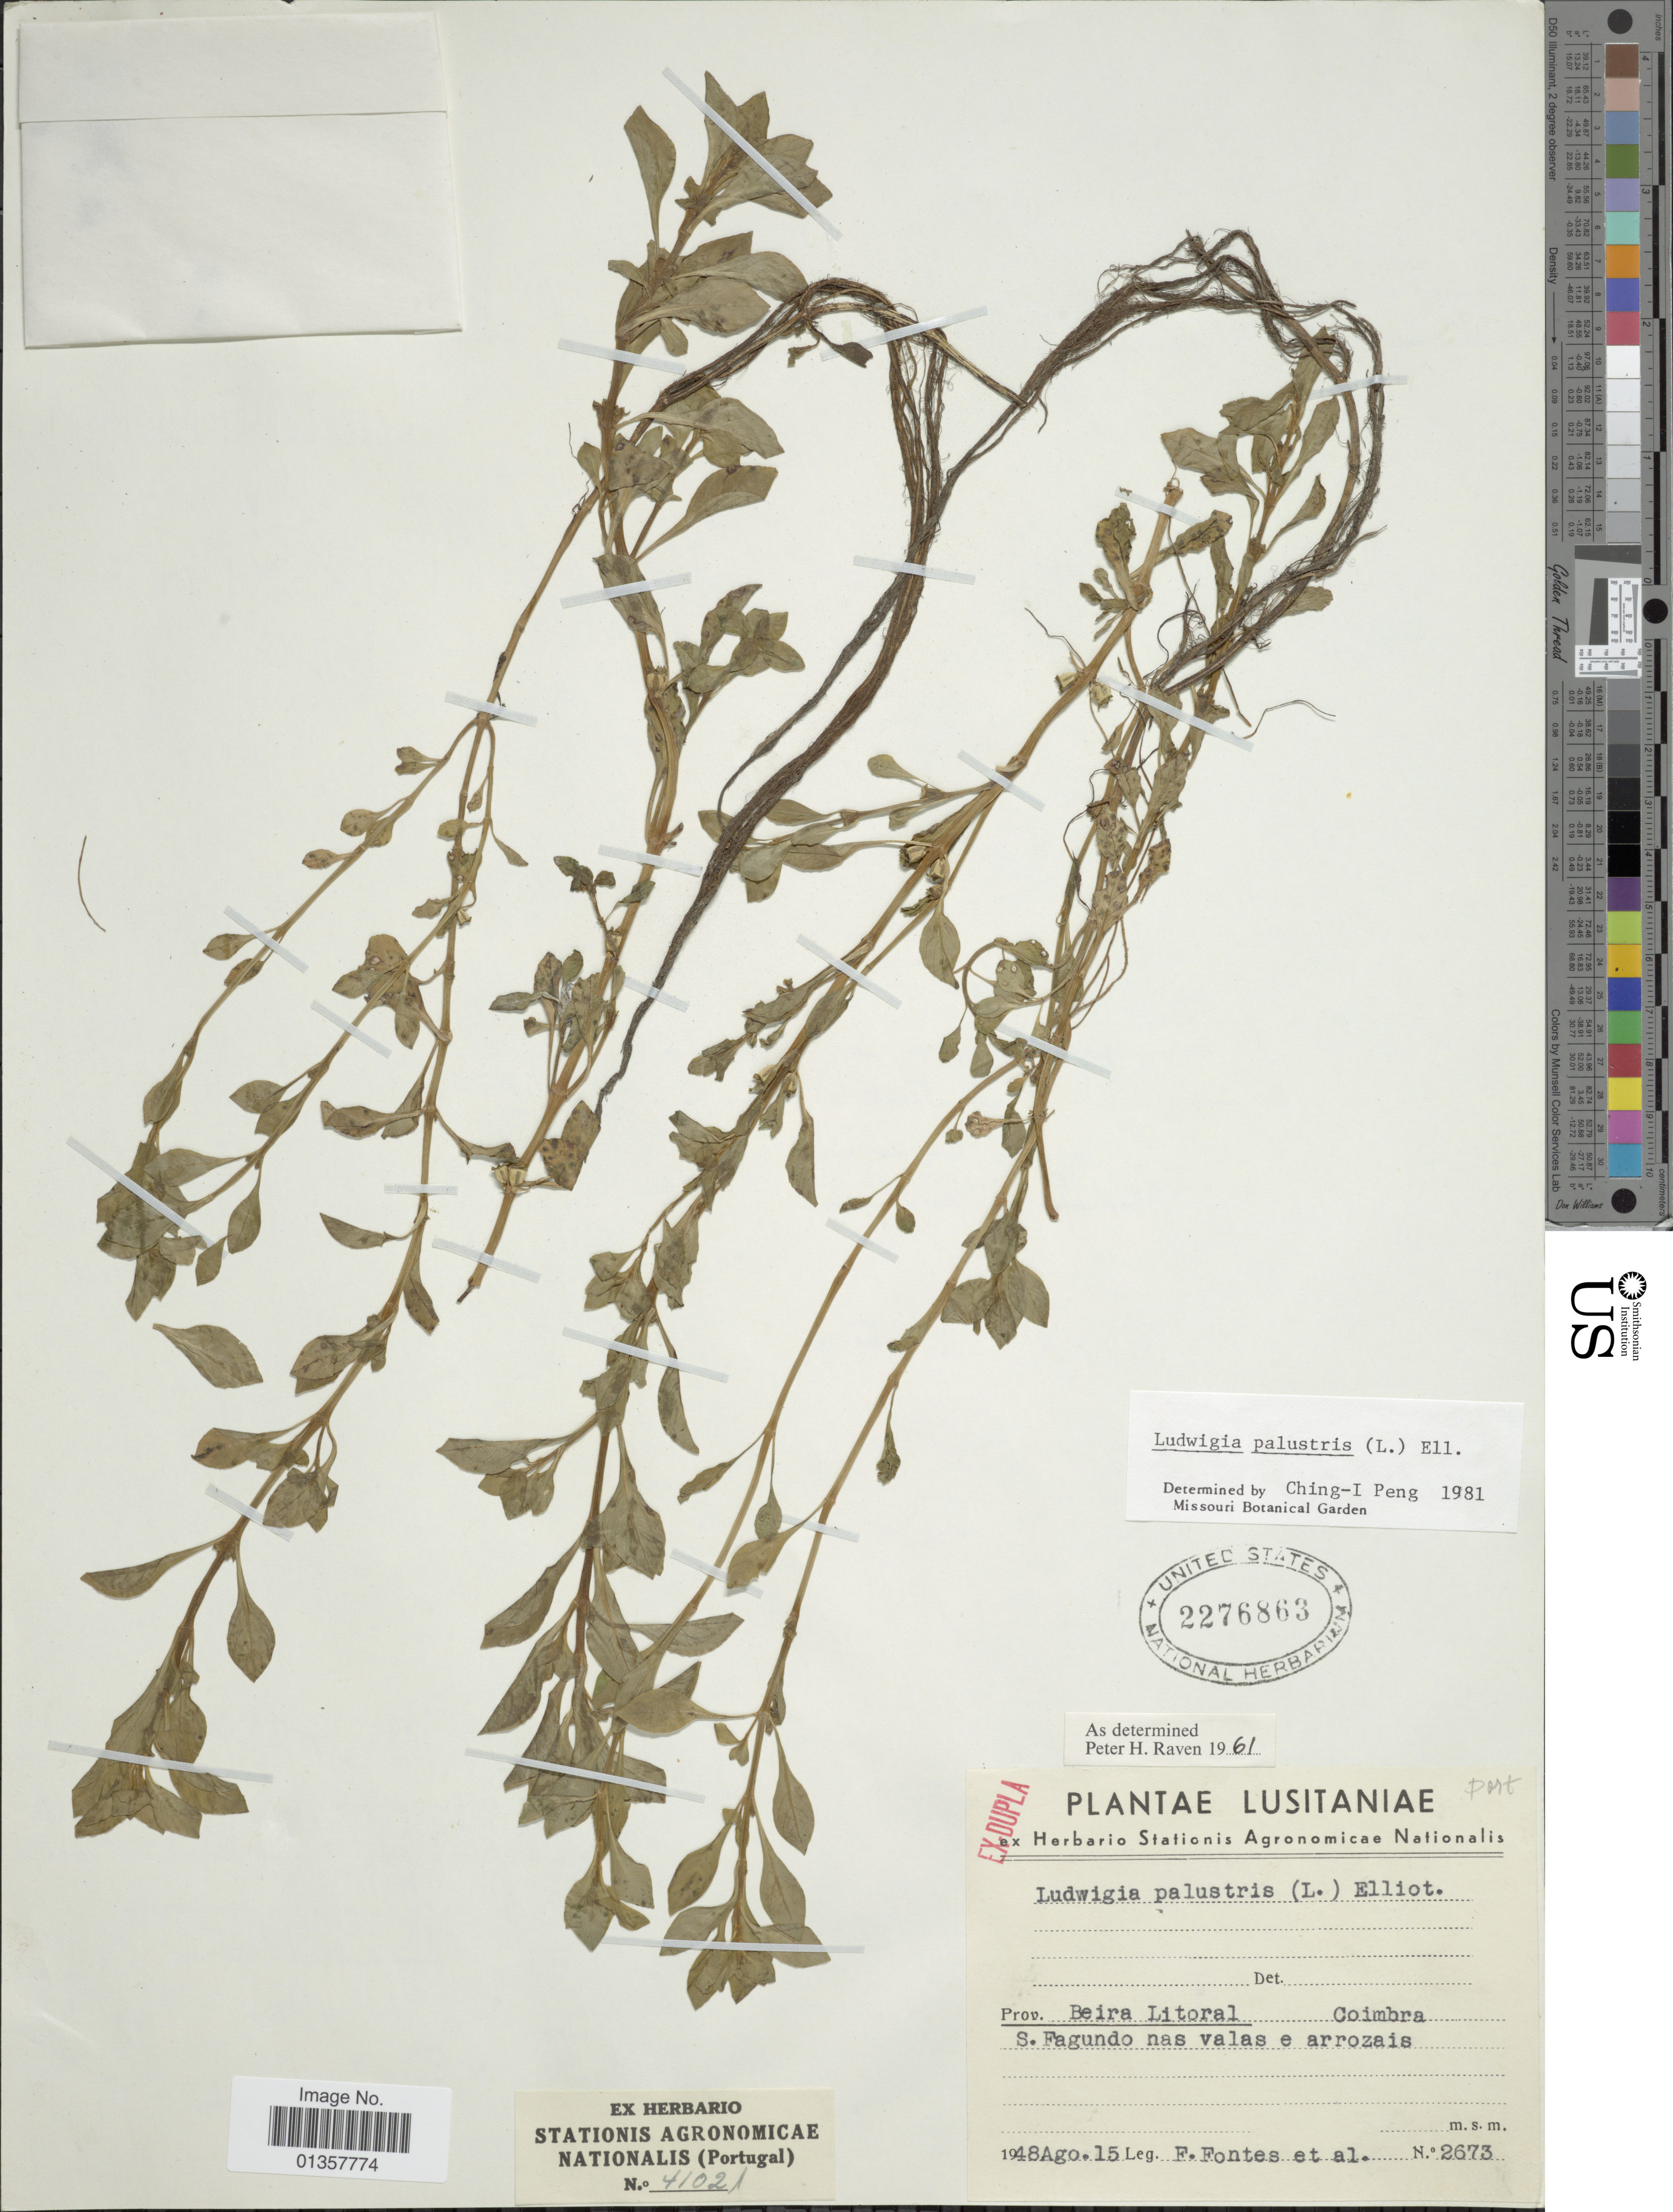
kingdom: Plantae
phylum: Tracheophyta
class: Magnoliopsida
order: Myrtales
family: Onagraceae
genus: Ludwigia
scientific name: Ludwigia palustris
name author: (L.) Elliott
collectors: Fontes, F. & et al.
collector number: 2673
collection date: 1948-08-15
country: Portugal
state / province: Coimbra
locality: Prov. Beira Litoral, S. Fagundo nas valas e arrozais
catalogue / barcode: US 2276863